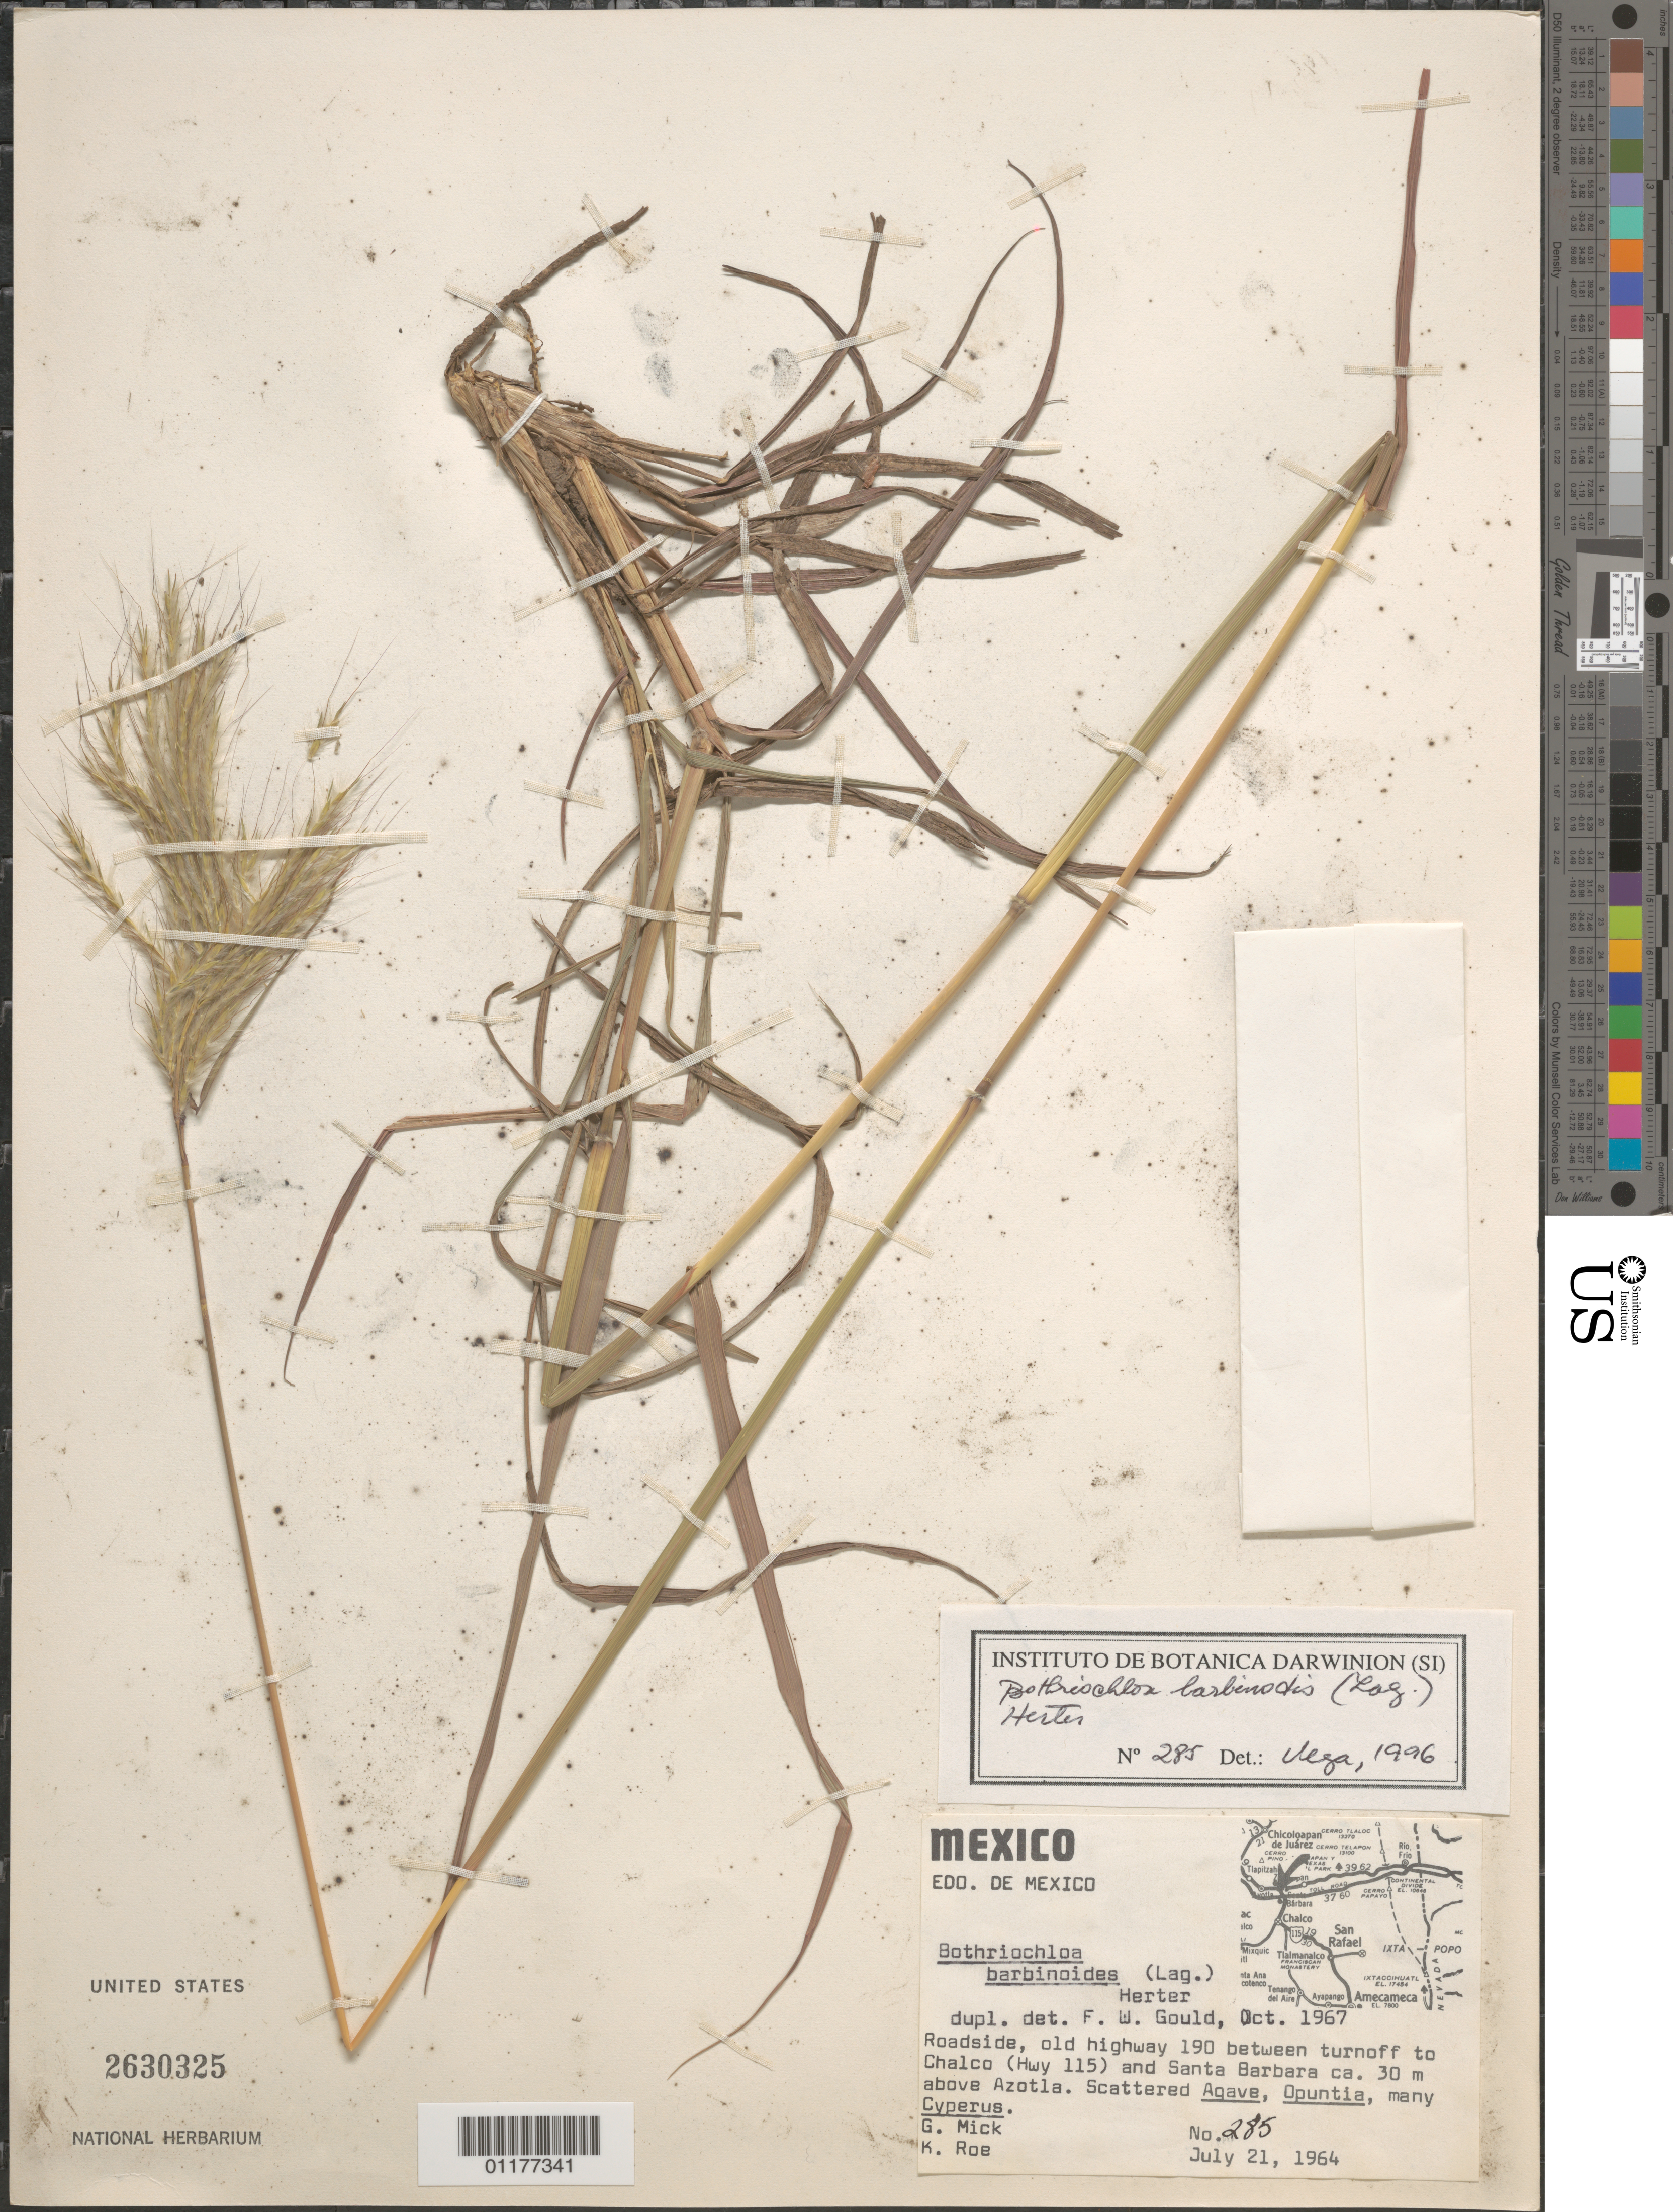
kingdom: Plantae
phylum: Tracheophyta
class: Liliopsida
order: Poales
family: Poaceae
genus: Bothriochloa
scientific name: Bothriochloa barbinodis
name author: (Lag.) Herter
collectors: G. Mick & K. E. Roe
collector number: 285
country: Mexico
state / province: México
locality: Old highway 190 between turnoff to Chalco(hwy 115) and DSanta Barbara, above Azotla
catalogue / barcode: US 2630325